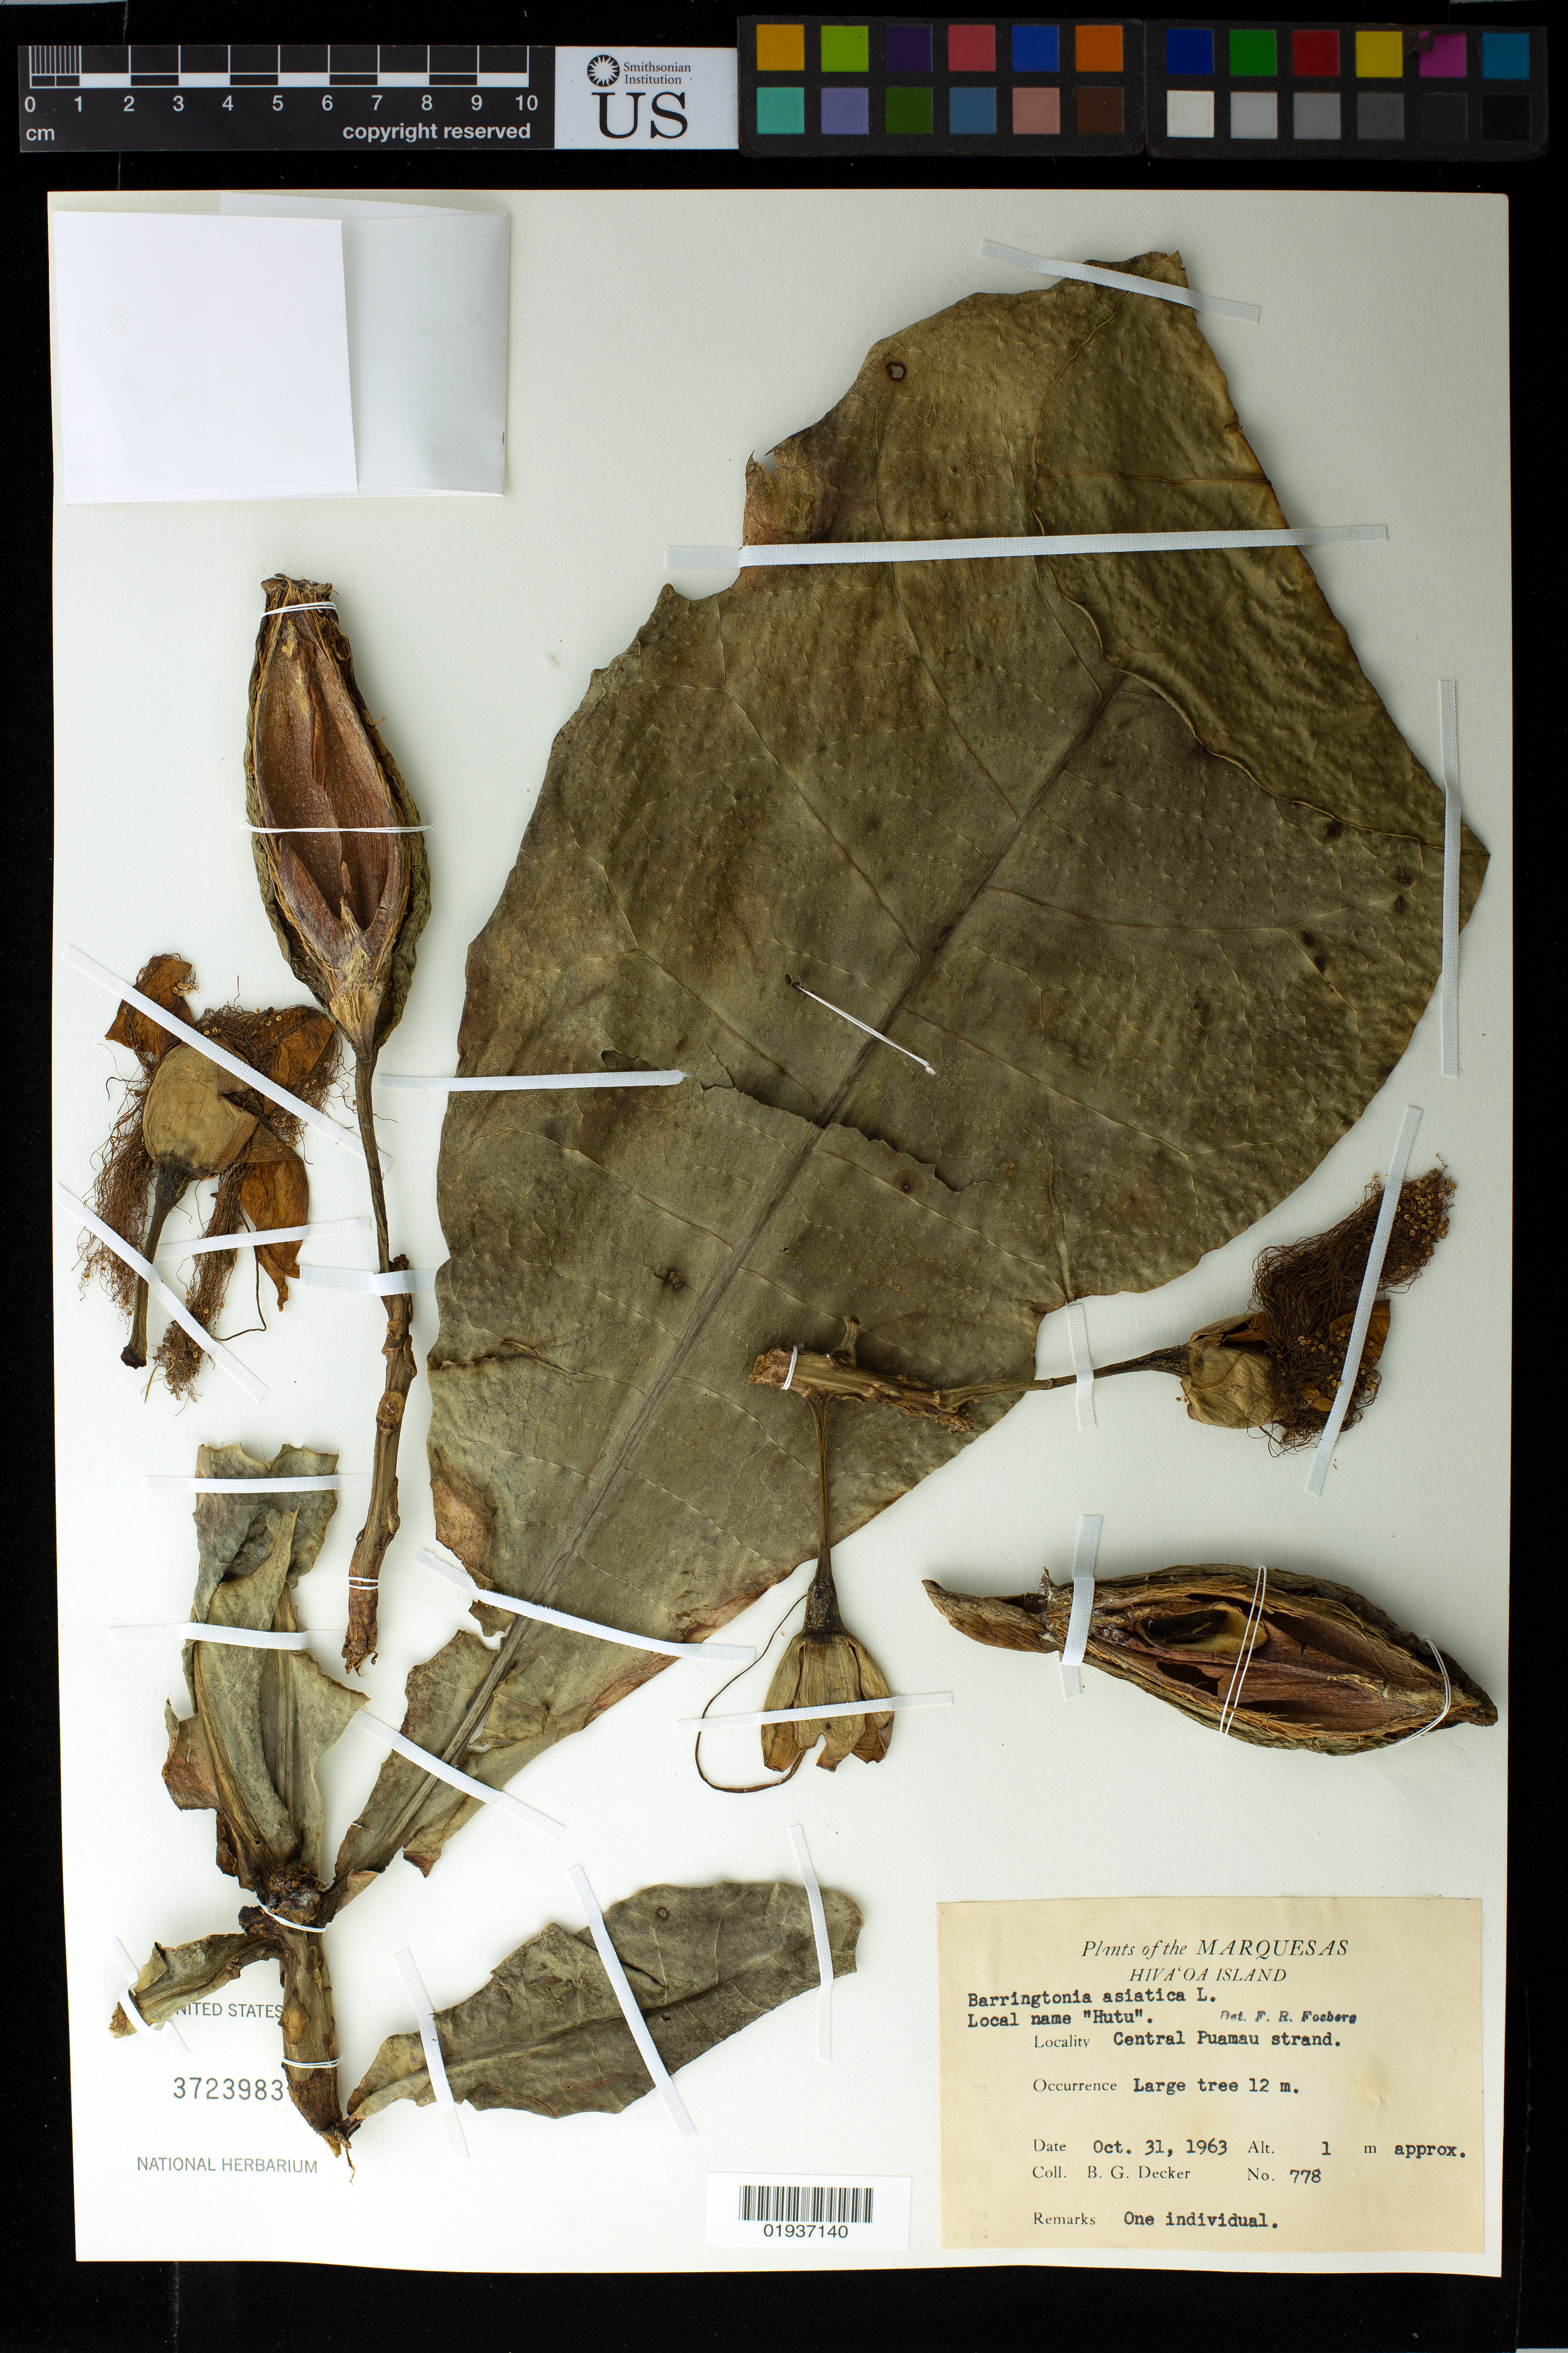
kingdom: Plantae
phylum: Tracheophyta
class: Magnoliopsida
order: Ericales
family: Lecythidaceae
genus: Barringtonia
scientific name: Barringtonia asiatica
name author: (L.) Kurz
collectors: B. G. Decker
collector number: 778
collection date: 1963-10-31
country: French Polynesia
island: Hiva Oa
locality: central Puamau strand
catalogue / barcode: US 3723983